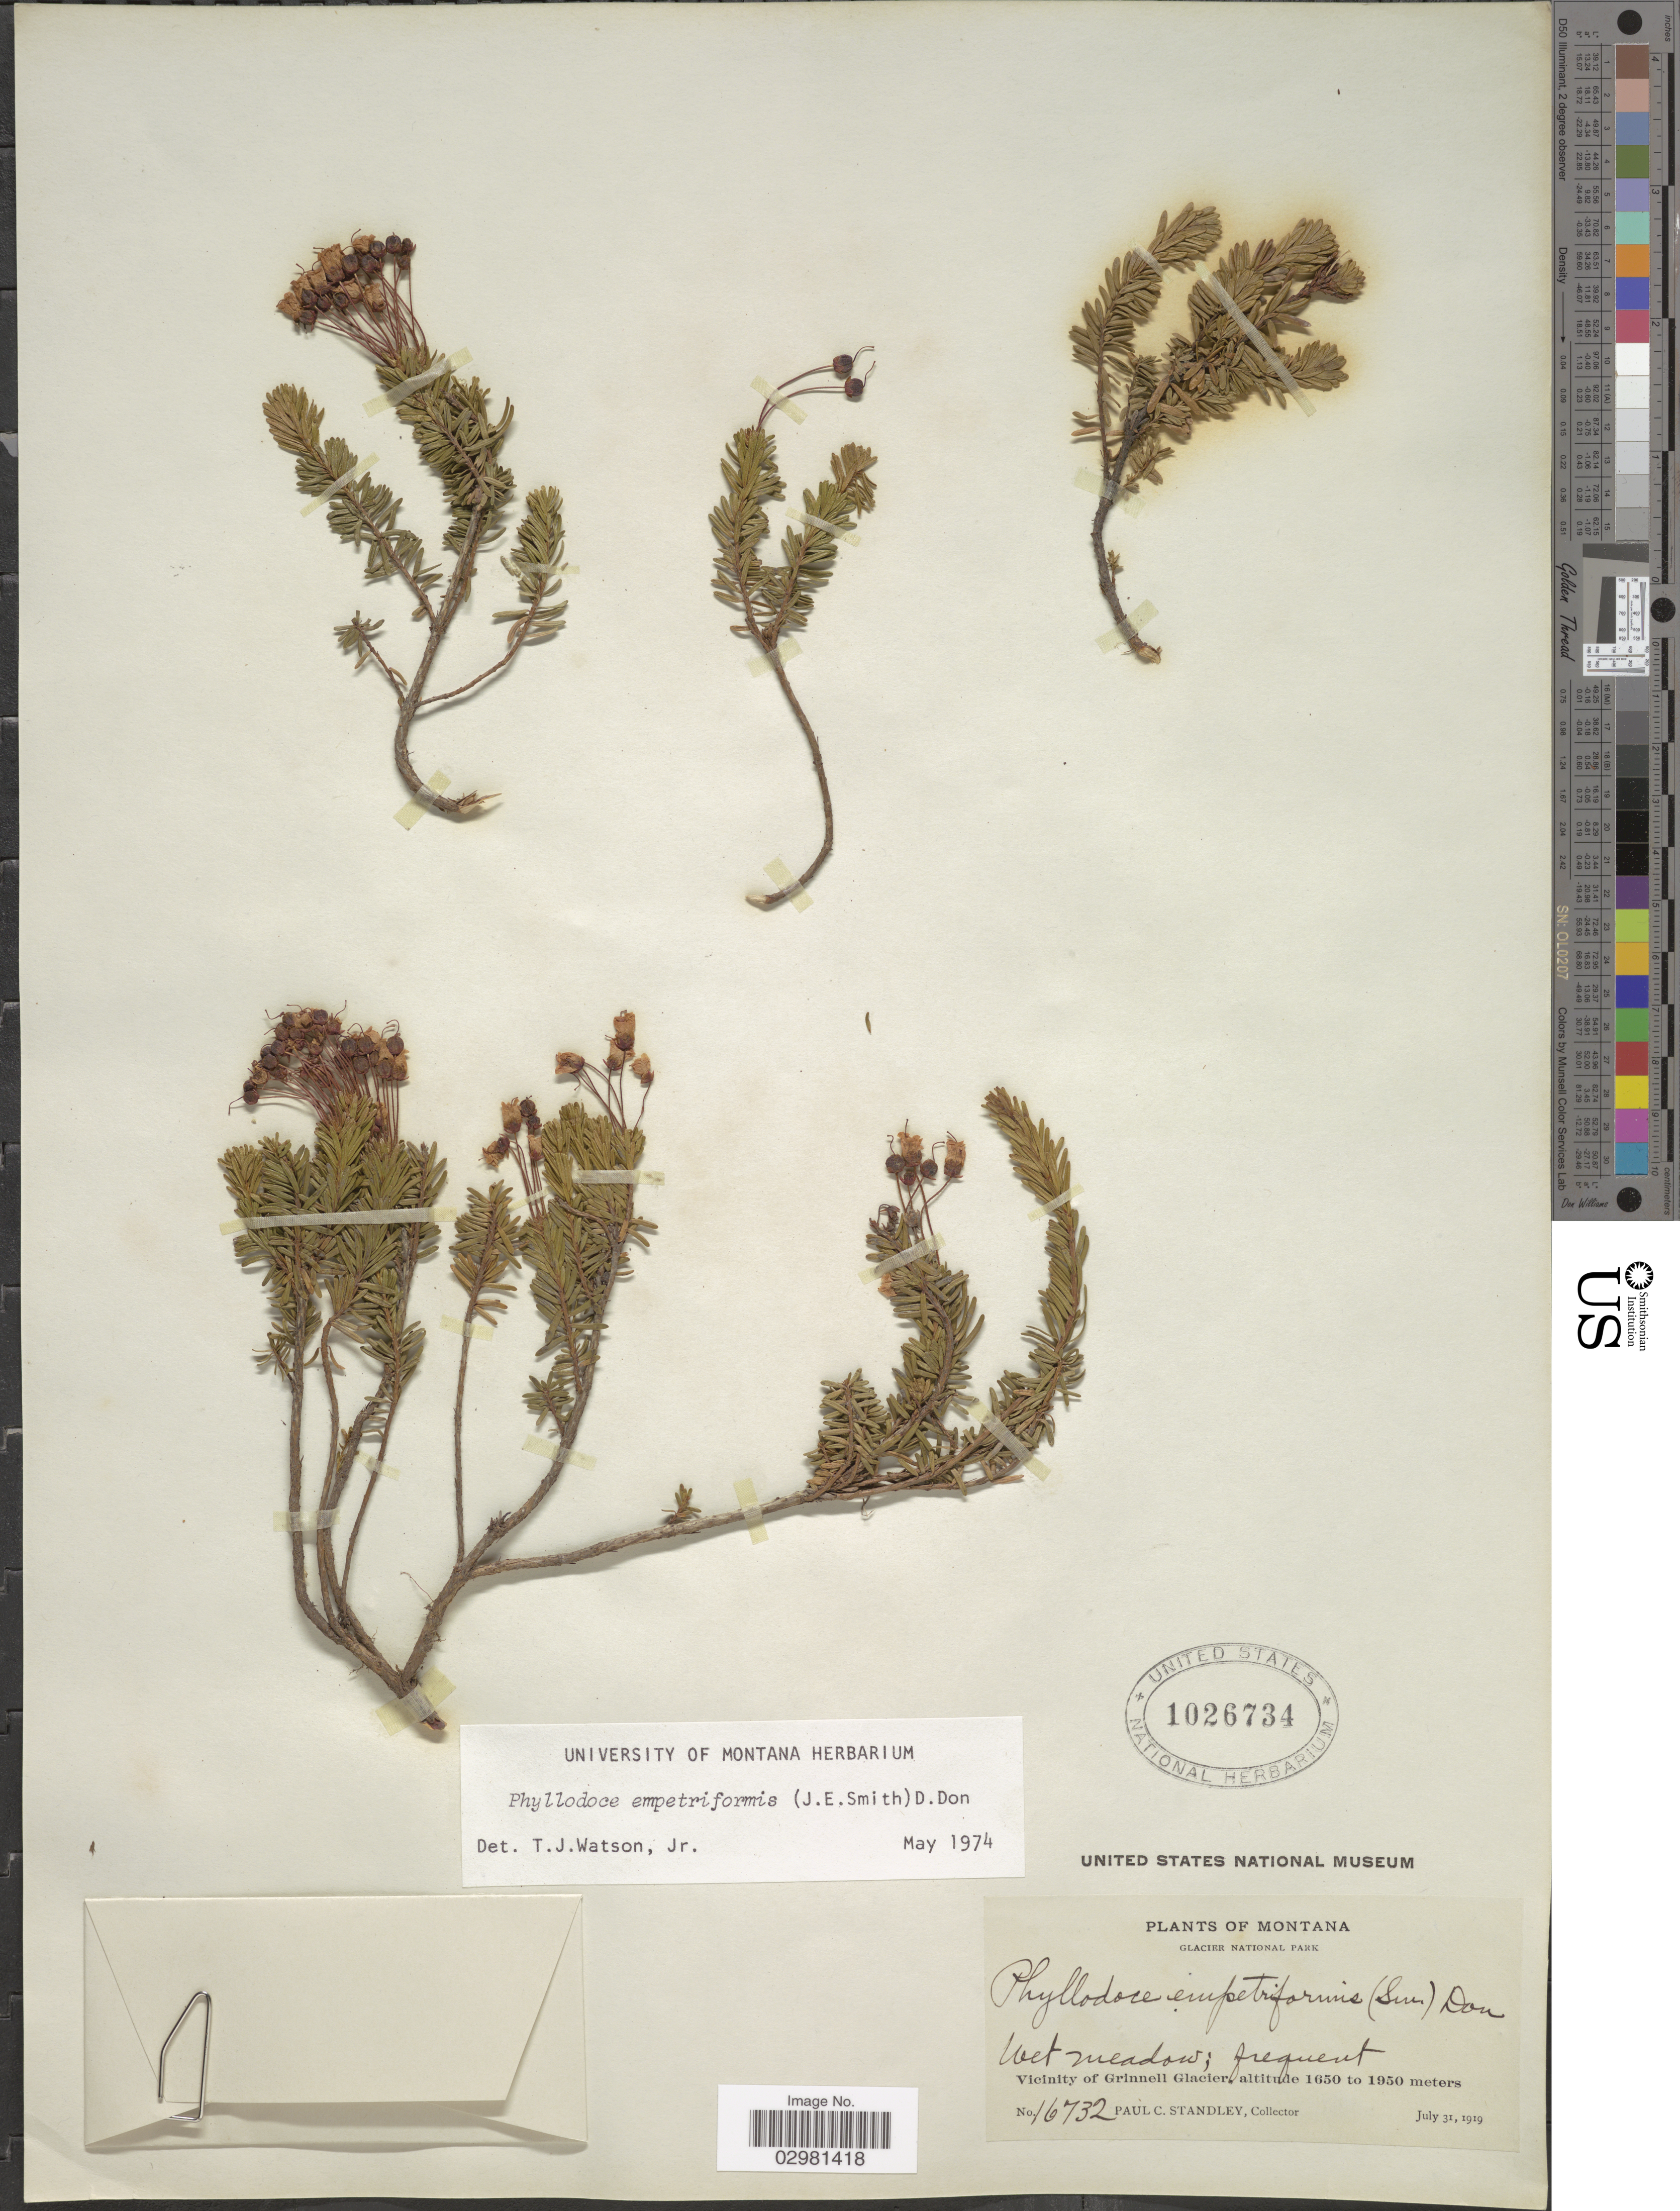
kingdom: Plantae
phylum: Tracheophyta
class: Magnoliopsida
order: Ericales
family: Ericaceae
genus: Phyllodoce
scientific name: Phyllodoce empetiformis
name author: (Small) D. Don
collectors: P. C. Standley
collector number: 16732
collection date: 1919-07-31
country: United States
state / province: Montana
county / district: Glacier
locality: Glacier National Park, Vicinity of Grinnell Glacier.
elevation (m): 1650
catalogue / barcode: US 1026734